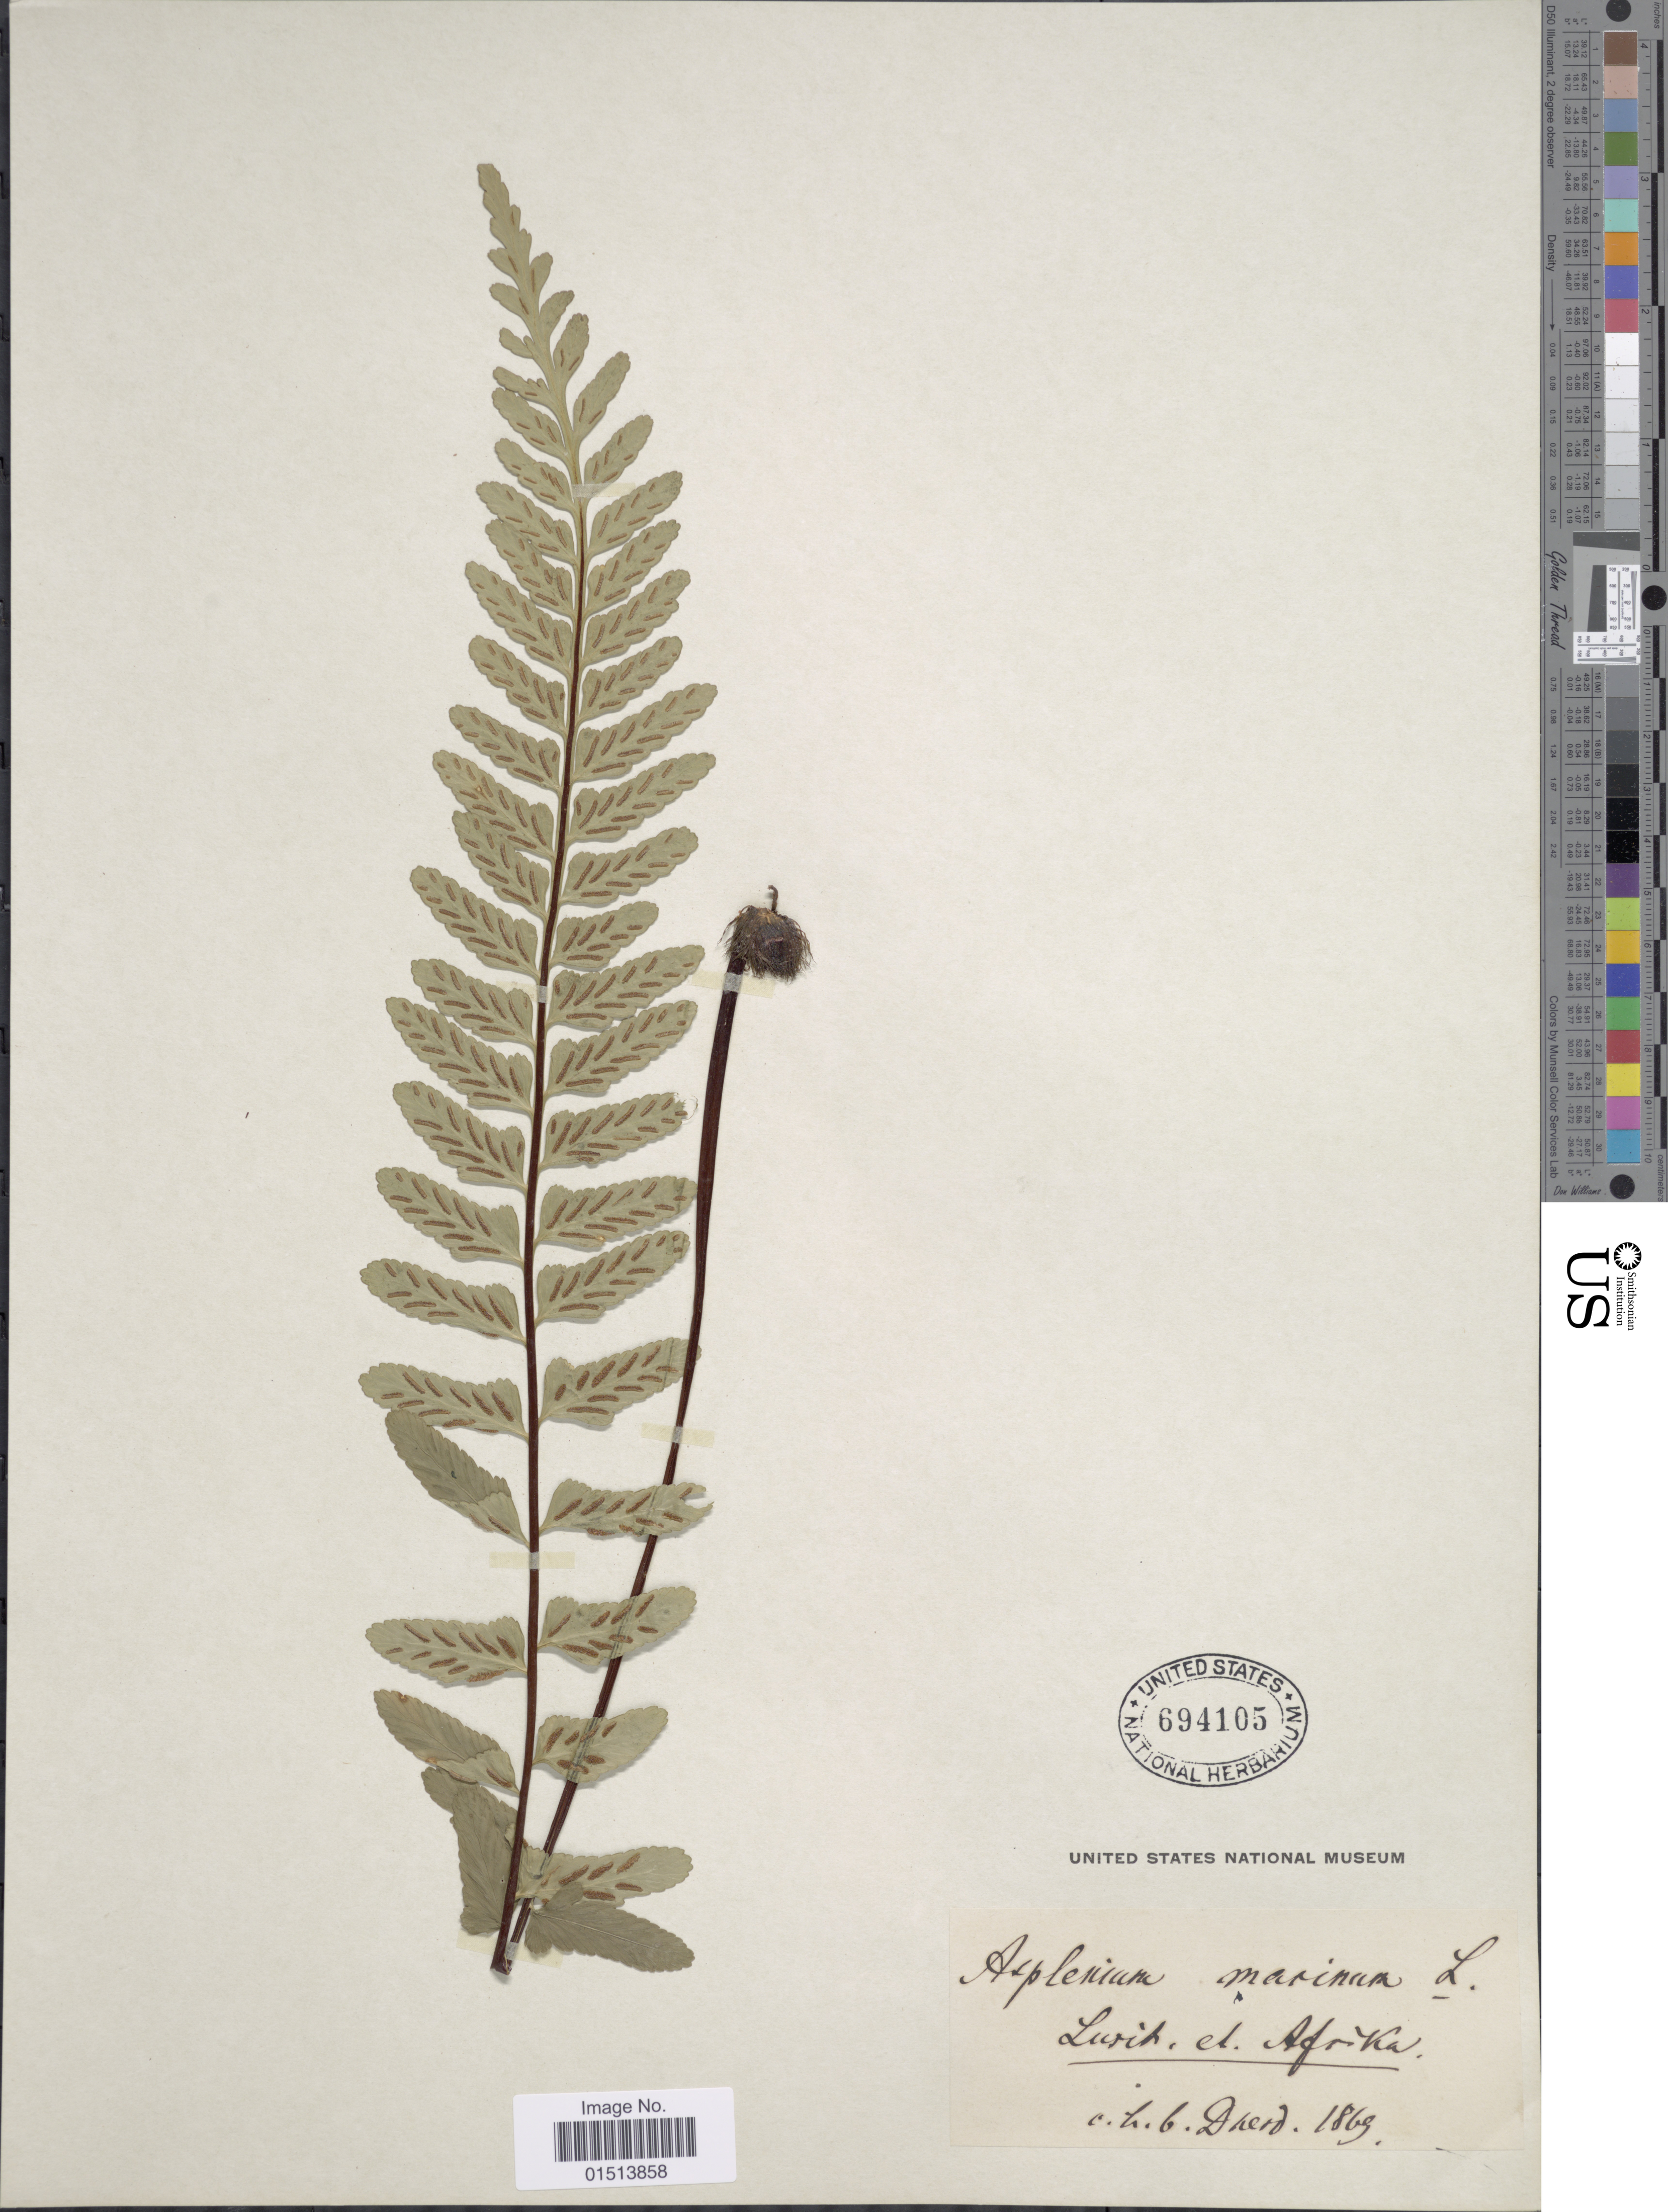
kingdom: Plantae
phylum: Tracheophyta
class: Polypodiopsida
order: Polypodiales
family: Aspleniaceae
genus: Asplenium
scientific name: Asplenium marinum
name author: L.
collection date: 1869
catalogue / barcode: US 694105